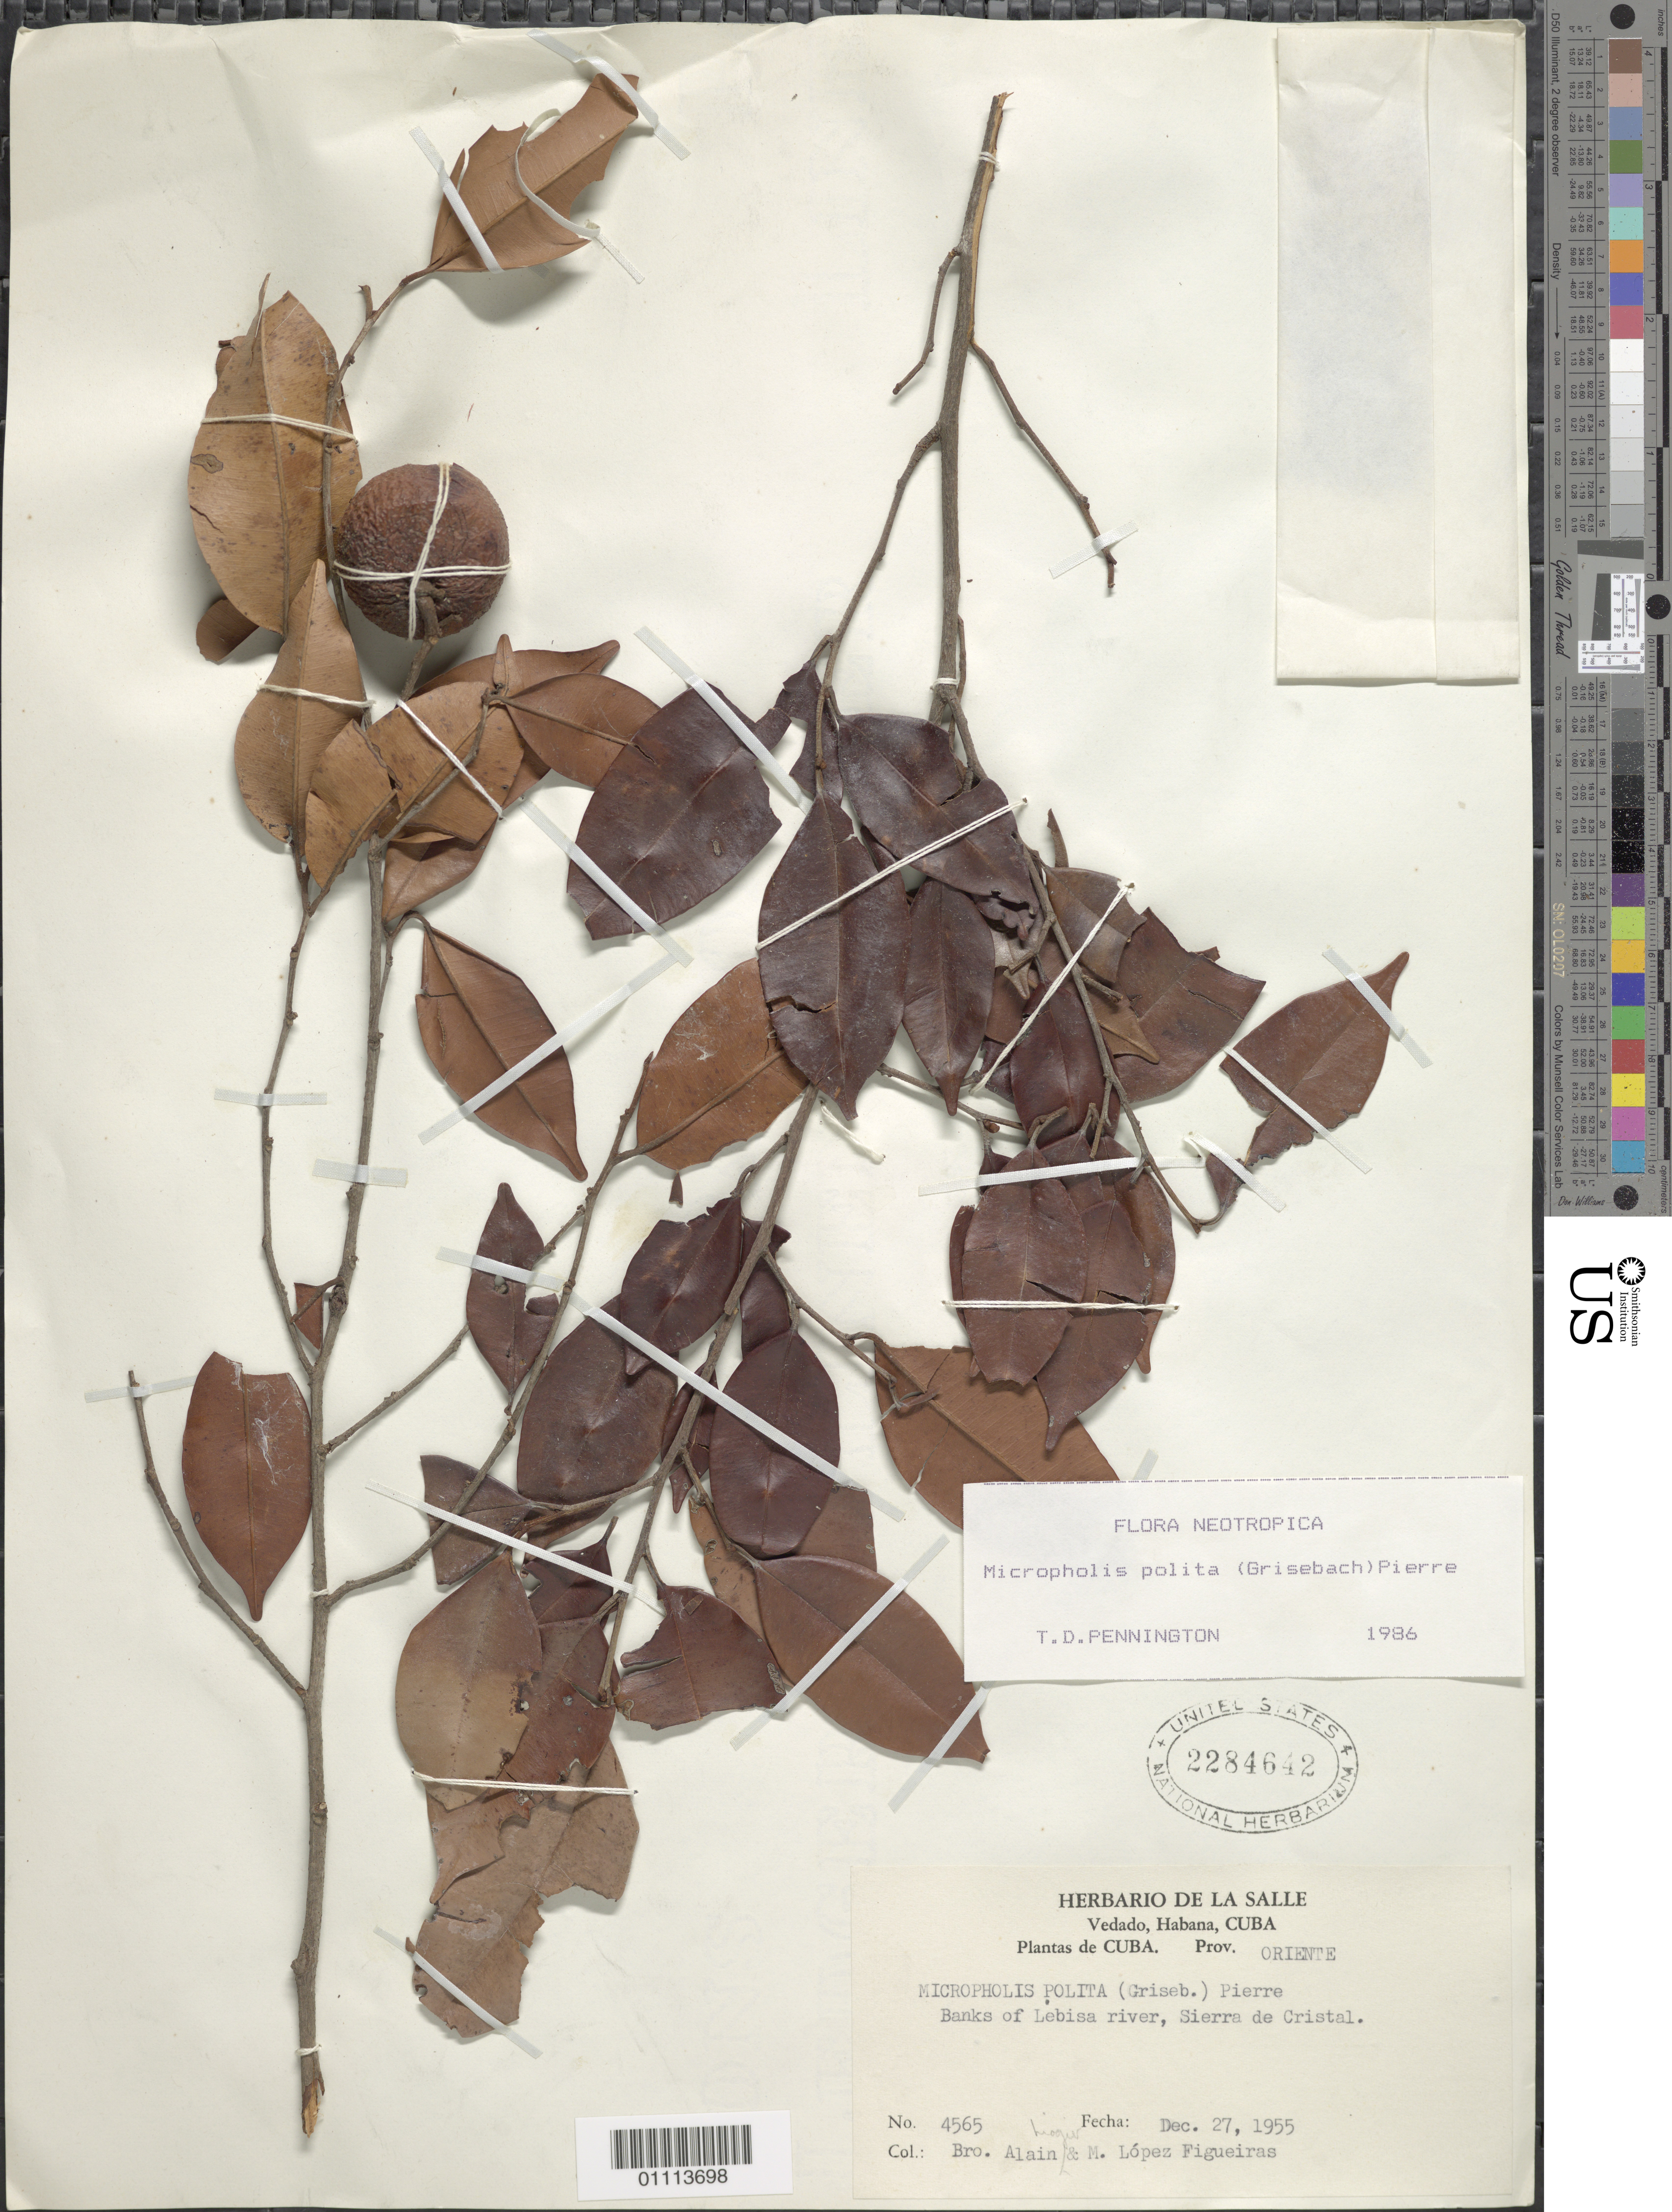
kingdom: Plantae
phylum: Tracheophyta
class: Magnoliopsida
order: Ericales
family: Sapotaceae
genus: Micropholis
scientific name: Micropholis polita subsp. polita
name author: (Griseb.) Pierre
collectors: A. H. Liogier & M. López Figueiras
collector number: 4565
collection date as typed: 27 Dec 1955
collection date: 1955-12-27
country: Cuba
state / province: Holguín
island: Cuba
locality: Lebisa river, Sierra de Cristal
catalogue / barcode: US 2284642